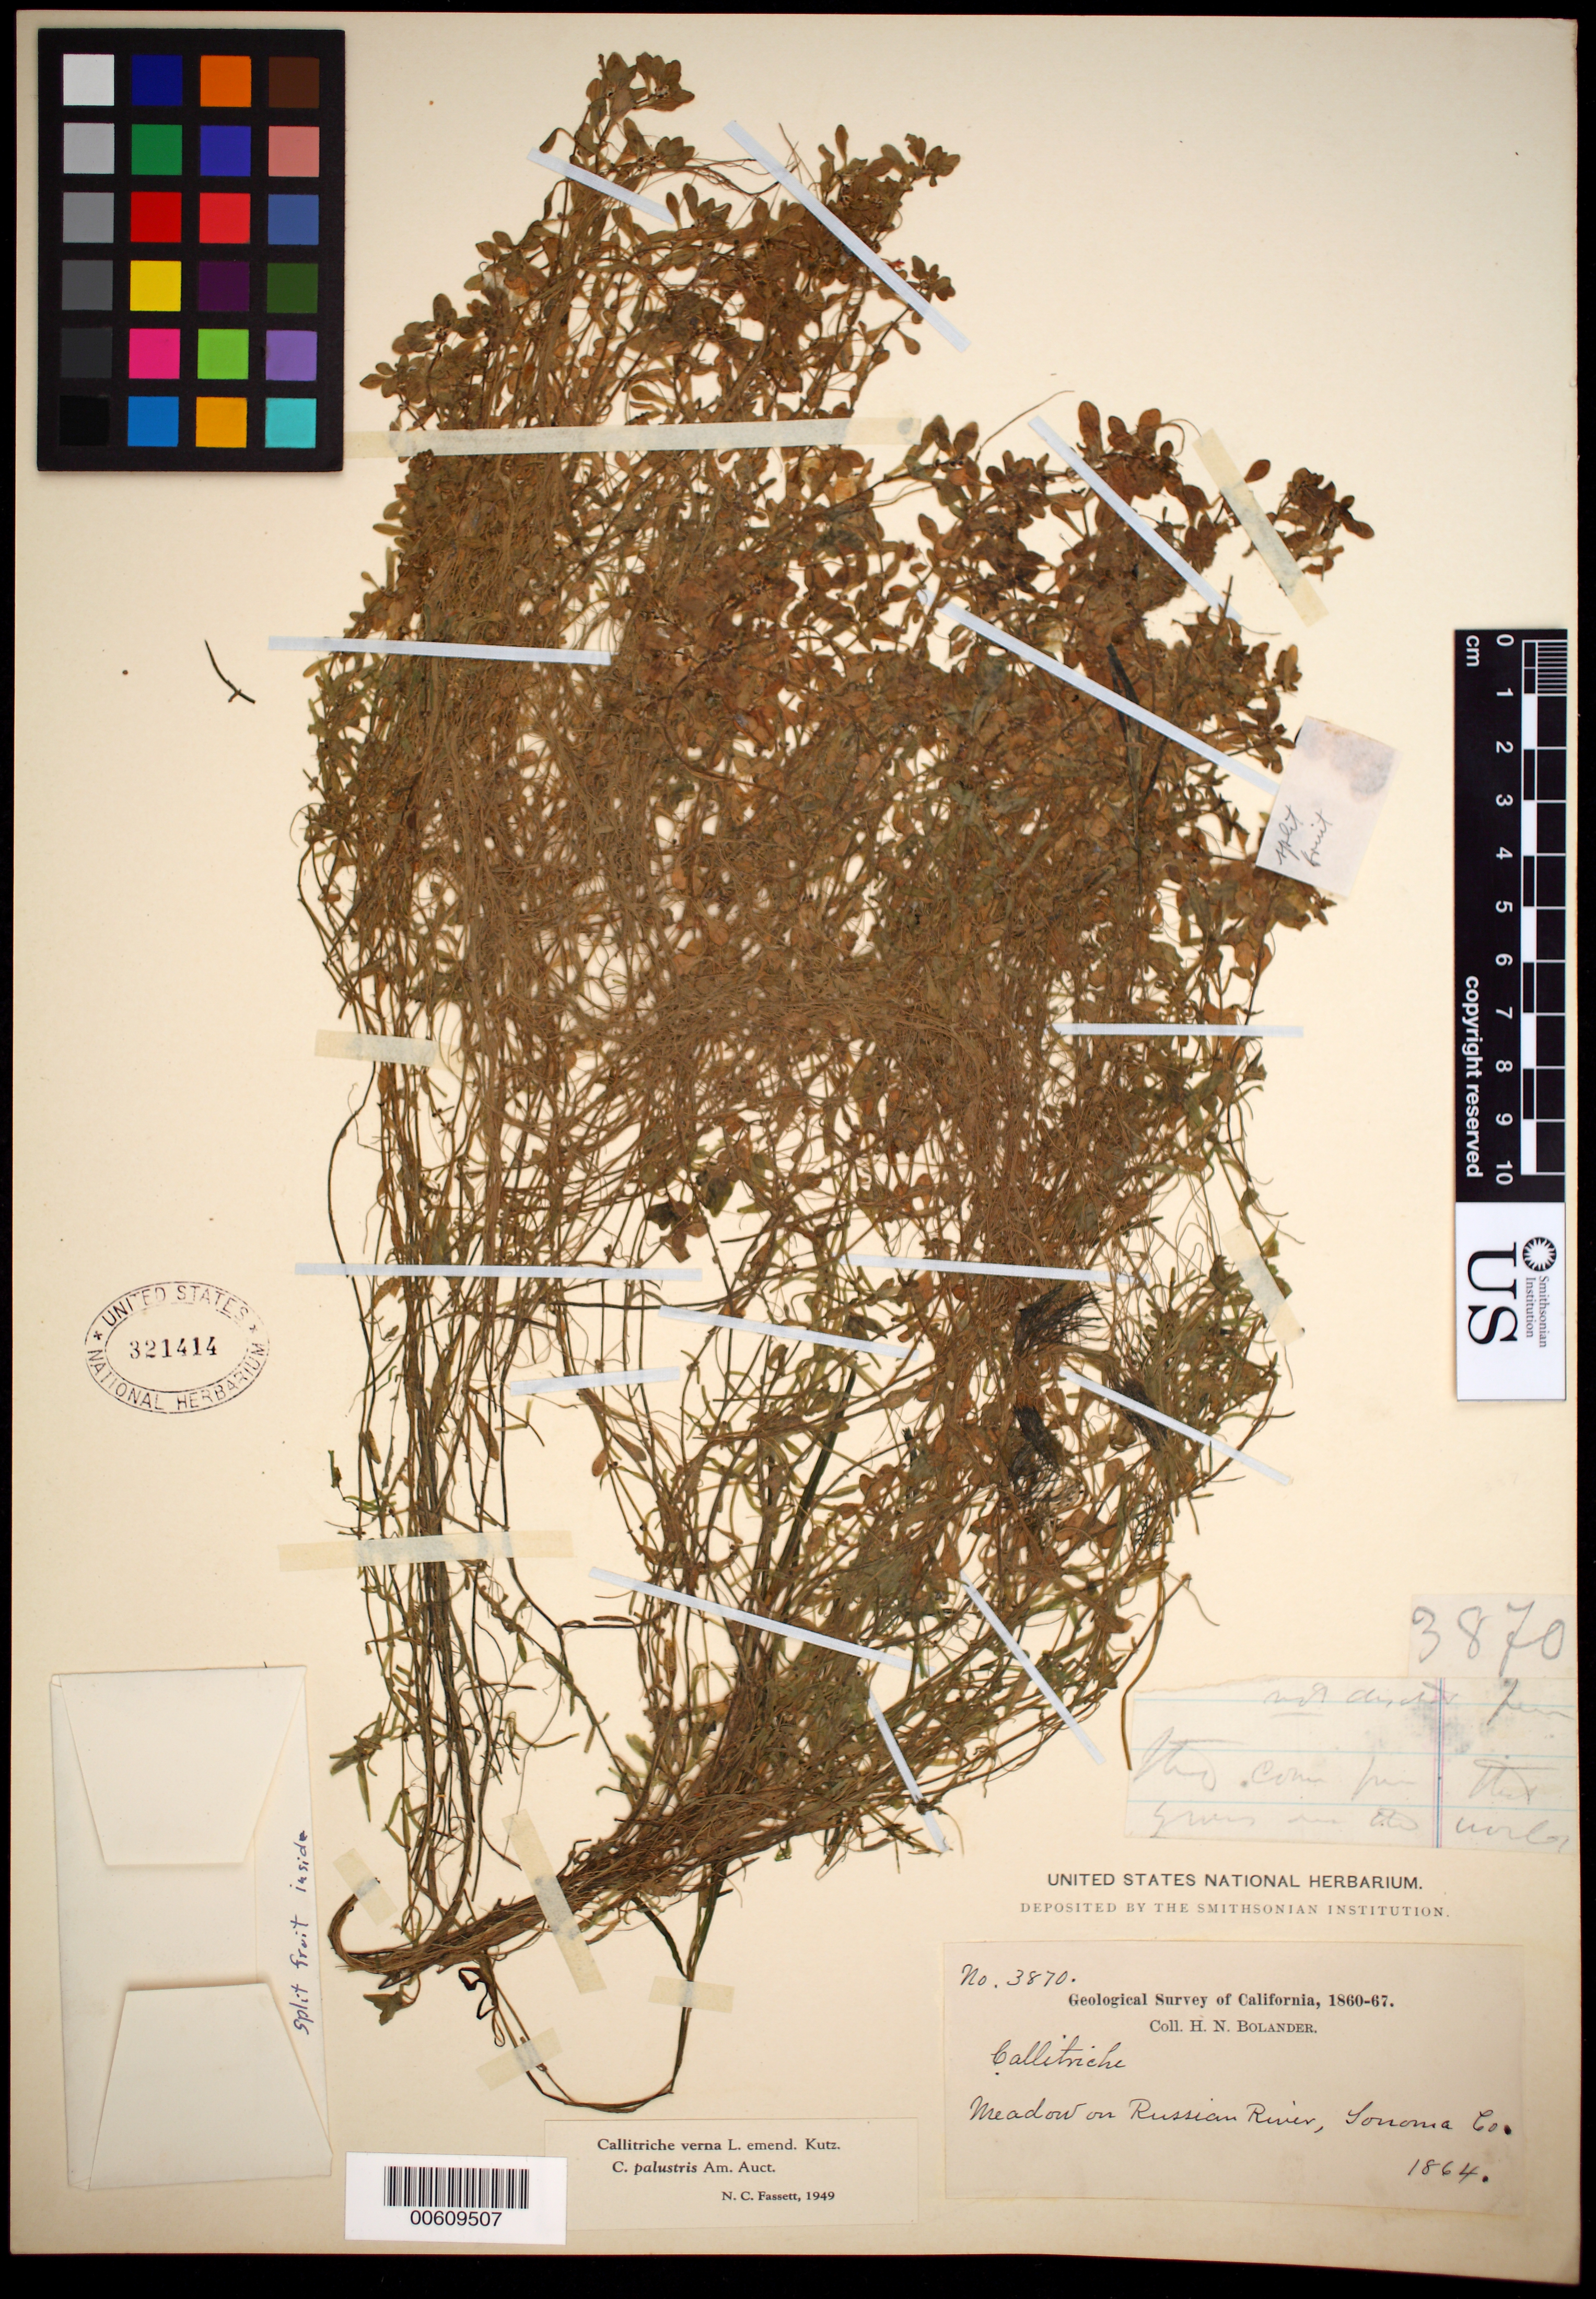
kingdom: Plantae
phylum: Tracheophyta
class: Magnoliopsida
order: Lamiales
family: Plantaginaceae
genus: Callitriche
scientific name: Callitriche verna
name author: L.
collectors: H. Bolander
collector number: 3870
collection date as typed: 1864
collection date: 1864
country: United States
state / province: California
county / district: Sonoma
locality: On Russian River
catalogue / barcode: US 321414